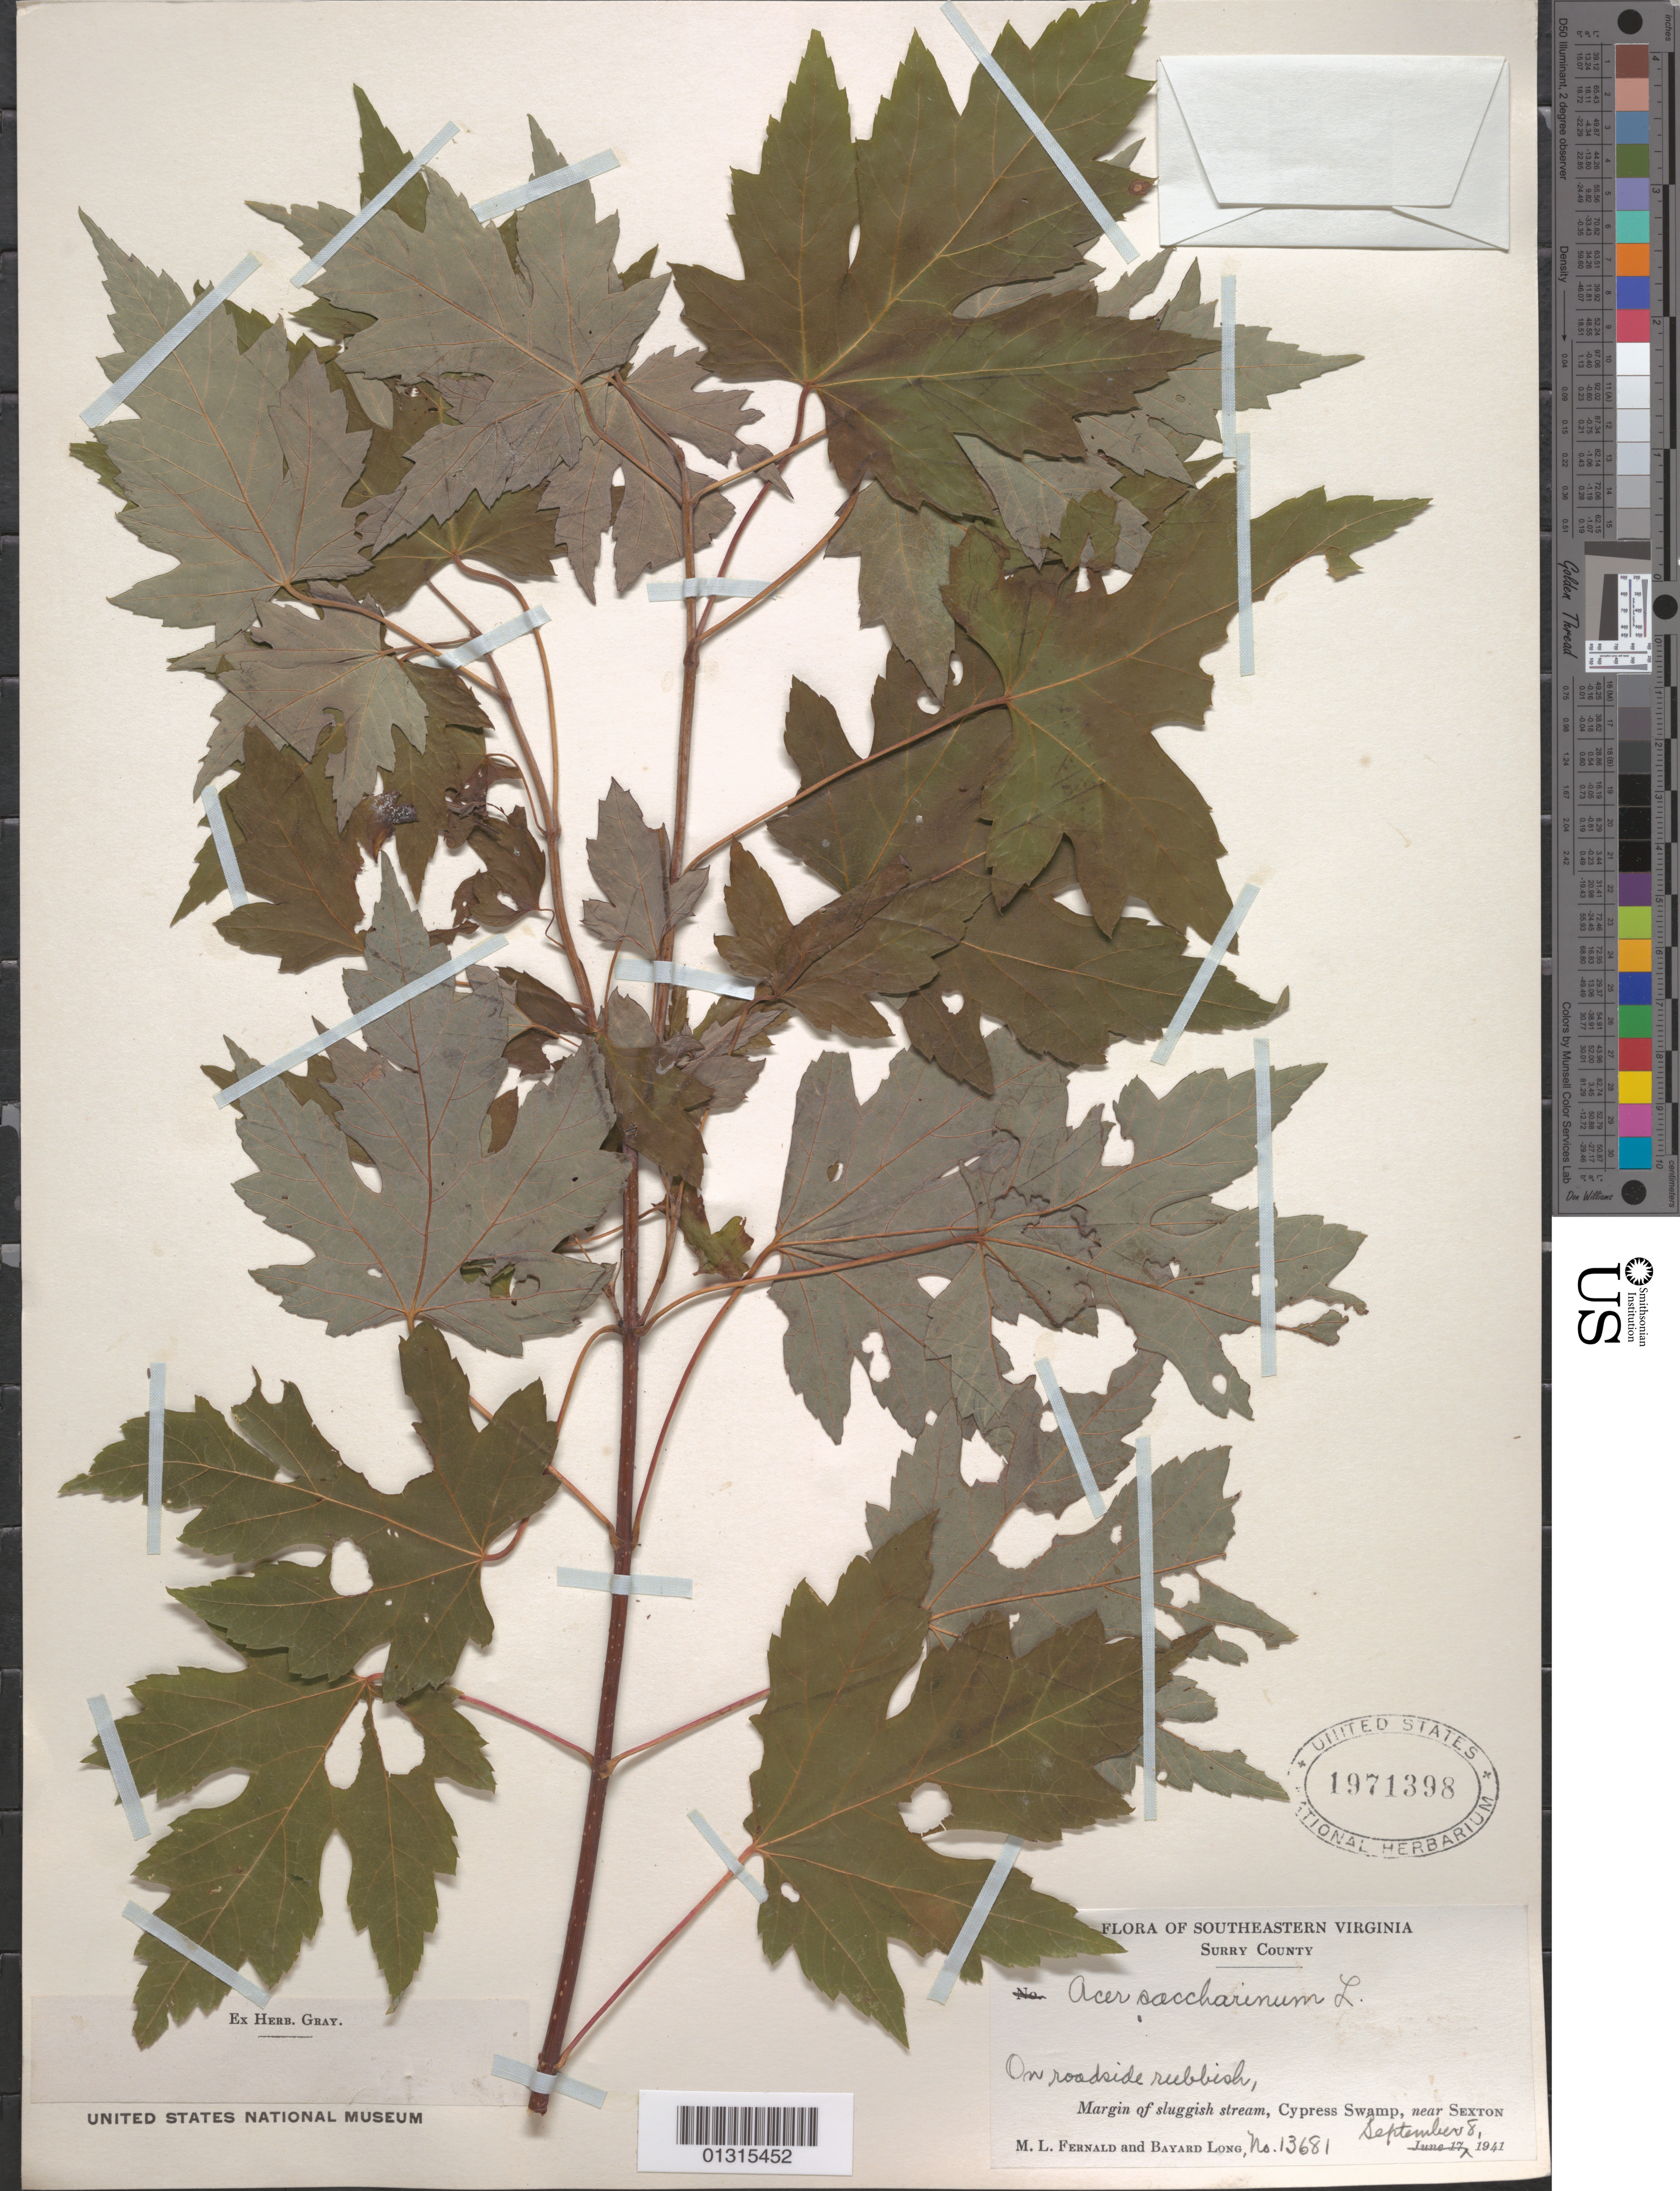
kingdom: Plantae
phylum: Tracheophyta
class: Magnoliopsida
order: Sapindales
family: Sapindaceae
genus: Acer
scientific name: Acer saccharinum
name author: L.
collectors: M. L. Fernald & B. H. Long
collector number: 13681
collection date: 1941-09-08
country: United States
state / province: Virginia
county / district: Surry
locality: Surry County, Cypress Swamp, near Sexton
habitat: On roadside rubbish, margin of sluggish stream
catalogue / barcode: US 1971398